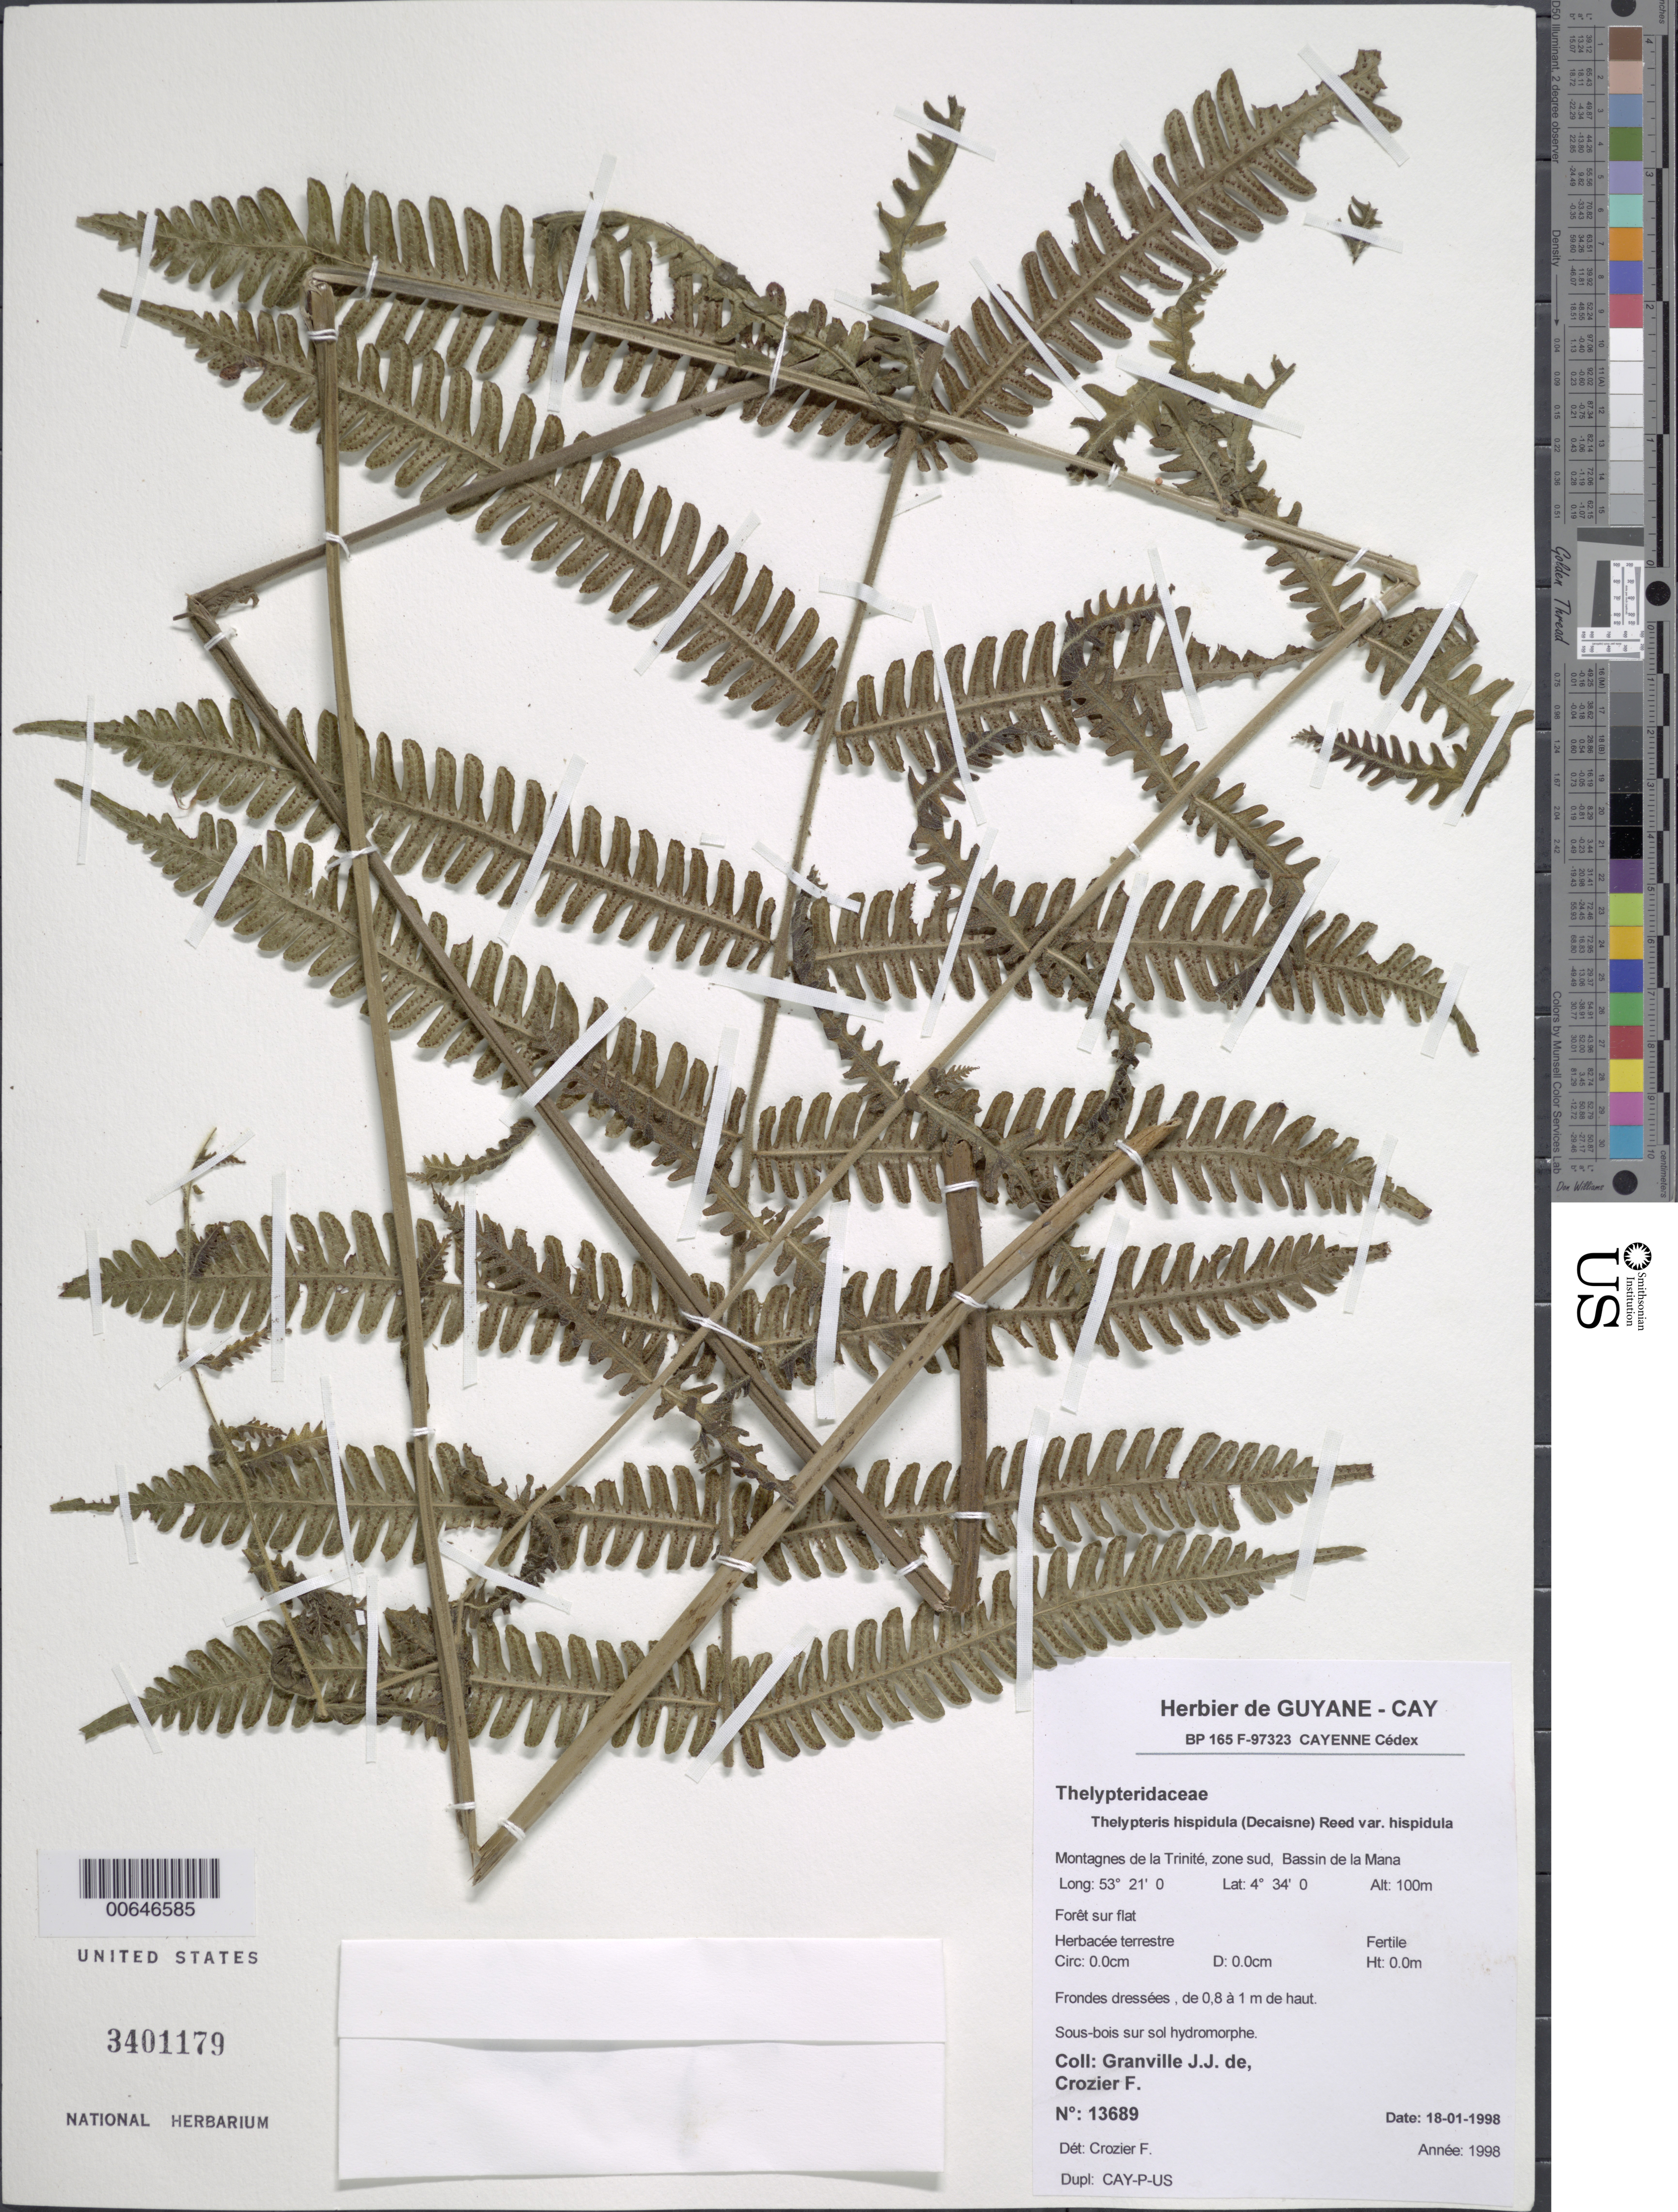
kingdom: Plantae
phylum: Tracheophyta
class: Polypodiopsida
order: Polypodiales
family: Thelypteridaceae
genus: Christella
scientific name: Christella hispidula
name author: (Decne.) Holttum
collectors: J.-J. de Granville & F. Crozier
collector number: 13689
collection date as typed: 18-Jan-98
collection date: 1998-01-18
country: French Guiana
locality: Montagnes de la Trinité, zone sud, Bassin de la Mana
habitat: Forêt sur flat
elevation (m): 100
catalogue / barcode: US 3401179